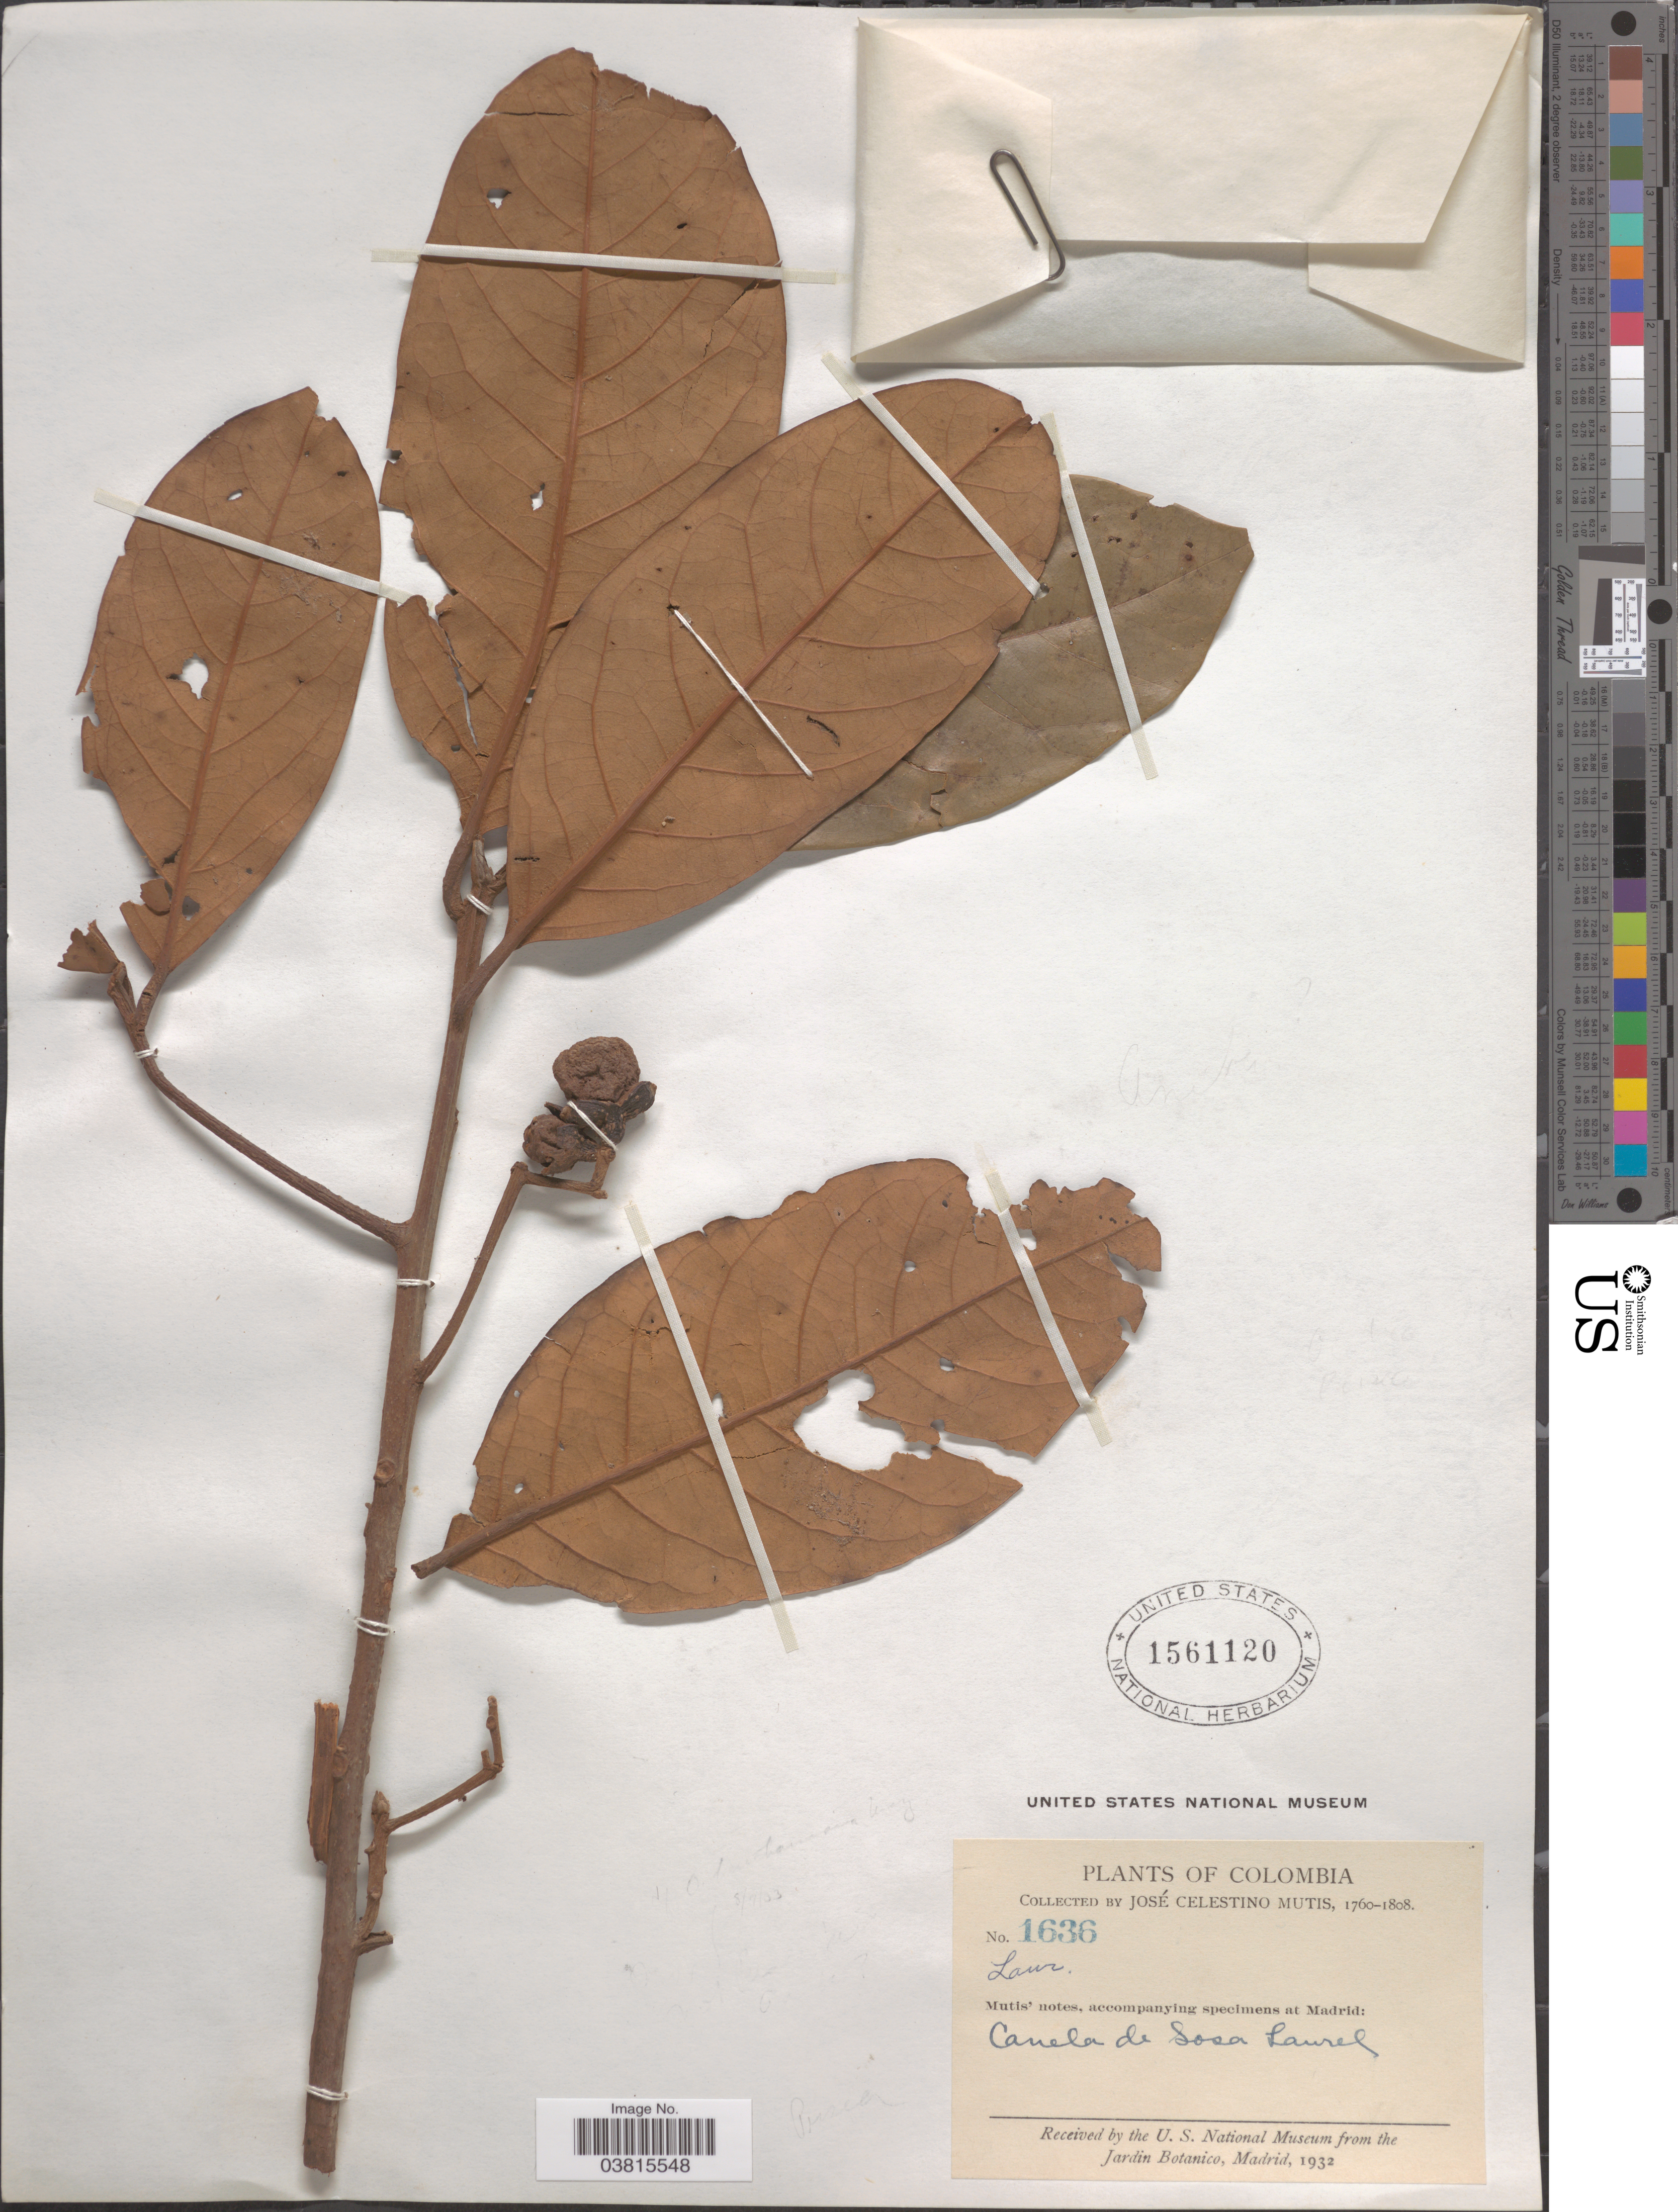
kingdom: Plantae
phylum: Tracheophyta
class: Magnoliopsida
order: Laurales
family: Lauraceae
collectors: J. C. B. Mutis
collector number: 1636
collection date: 1760/1808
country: Colombia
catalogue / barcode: US 1561120